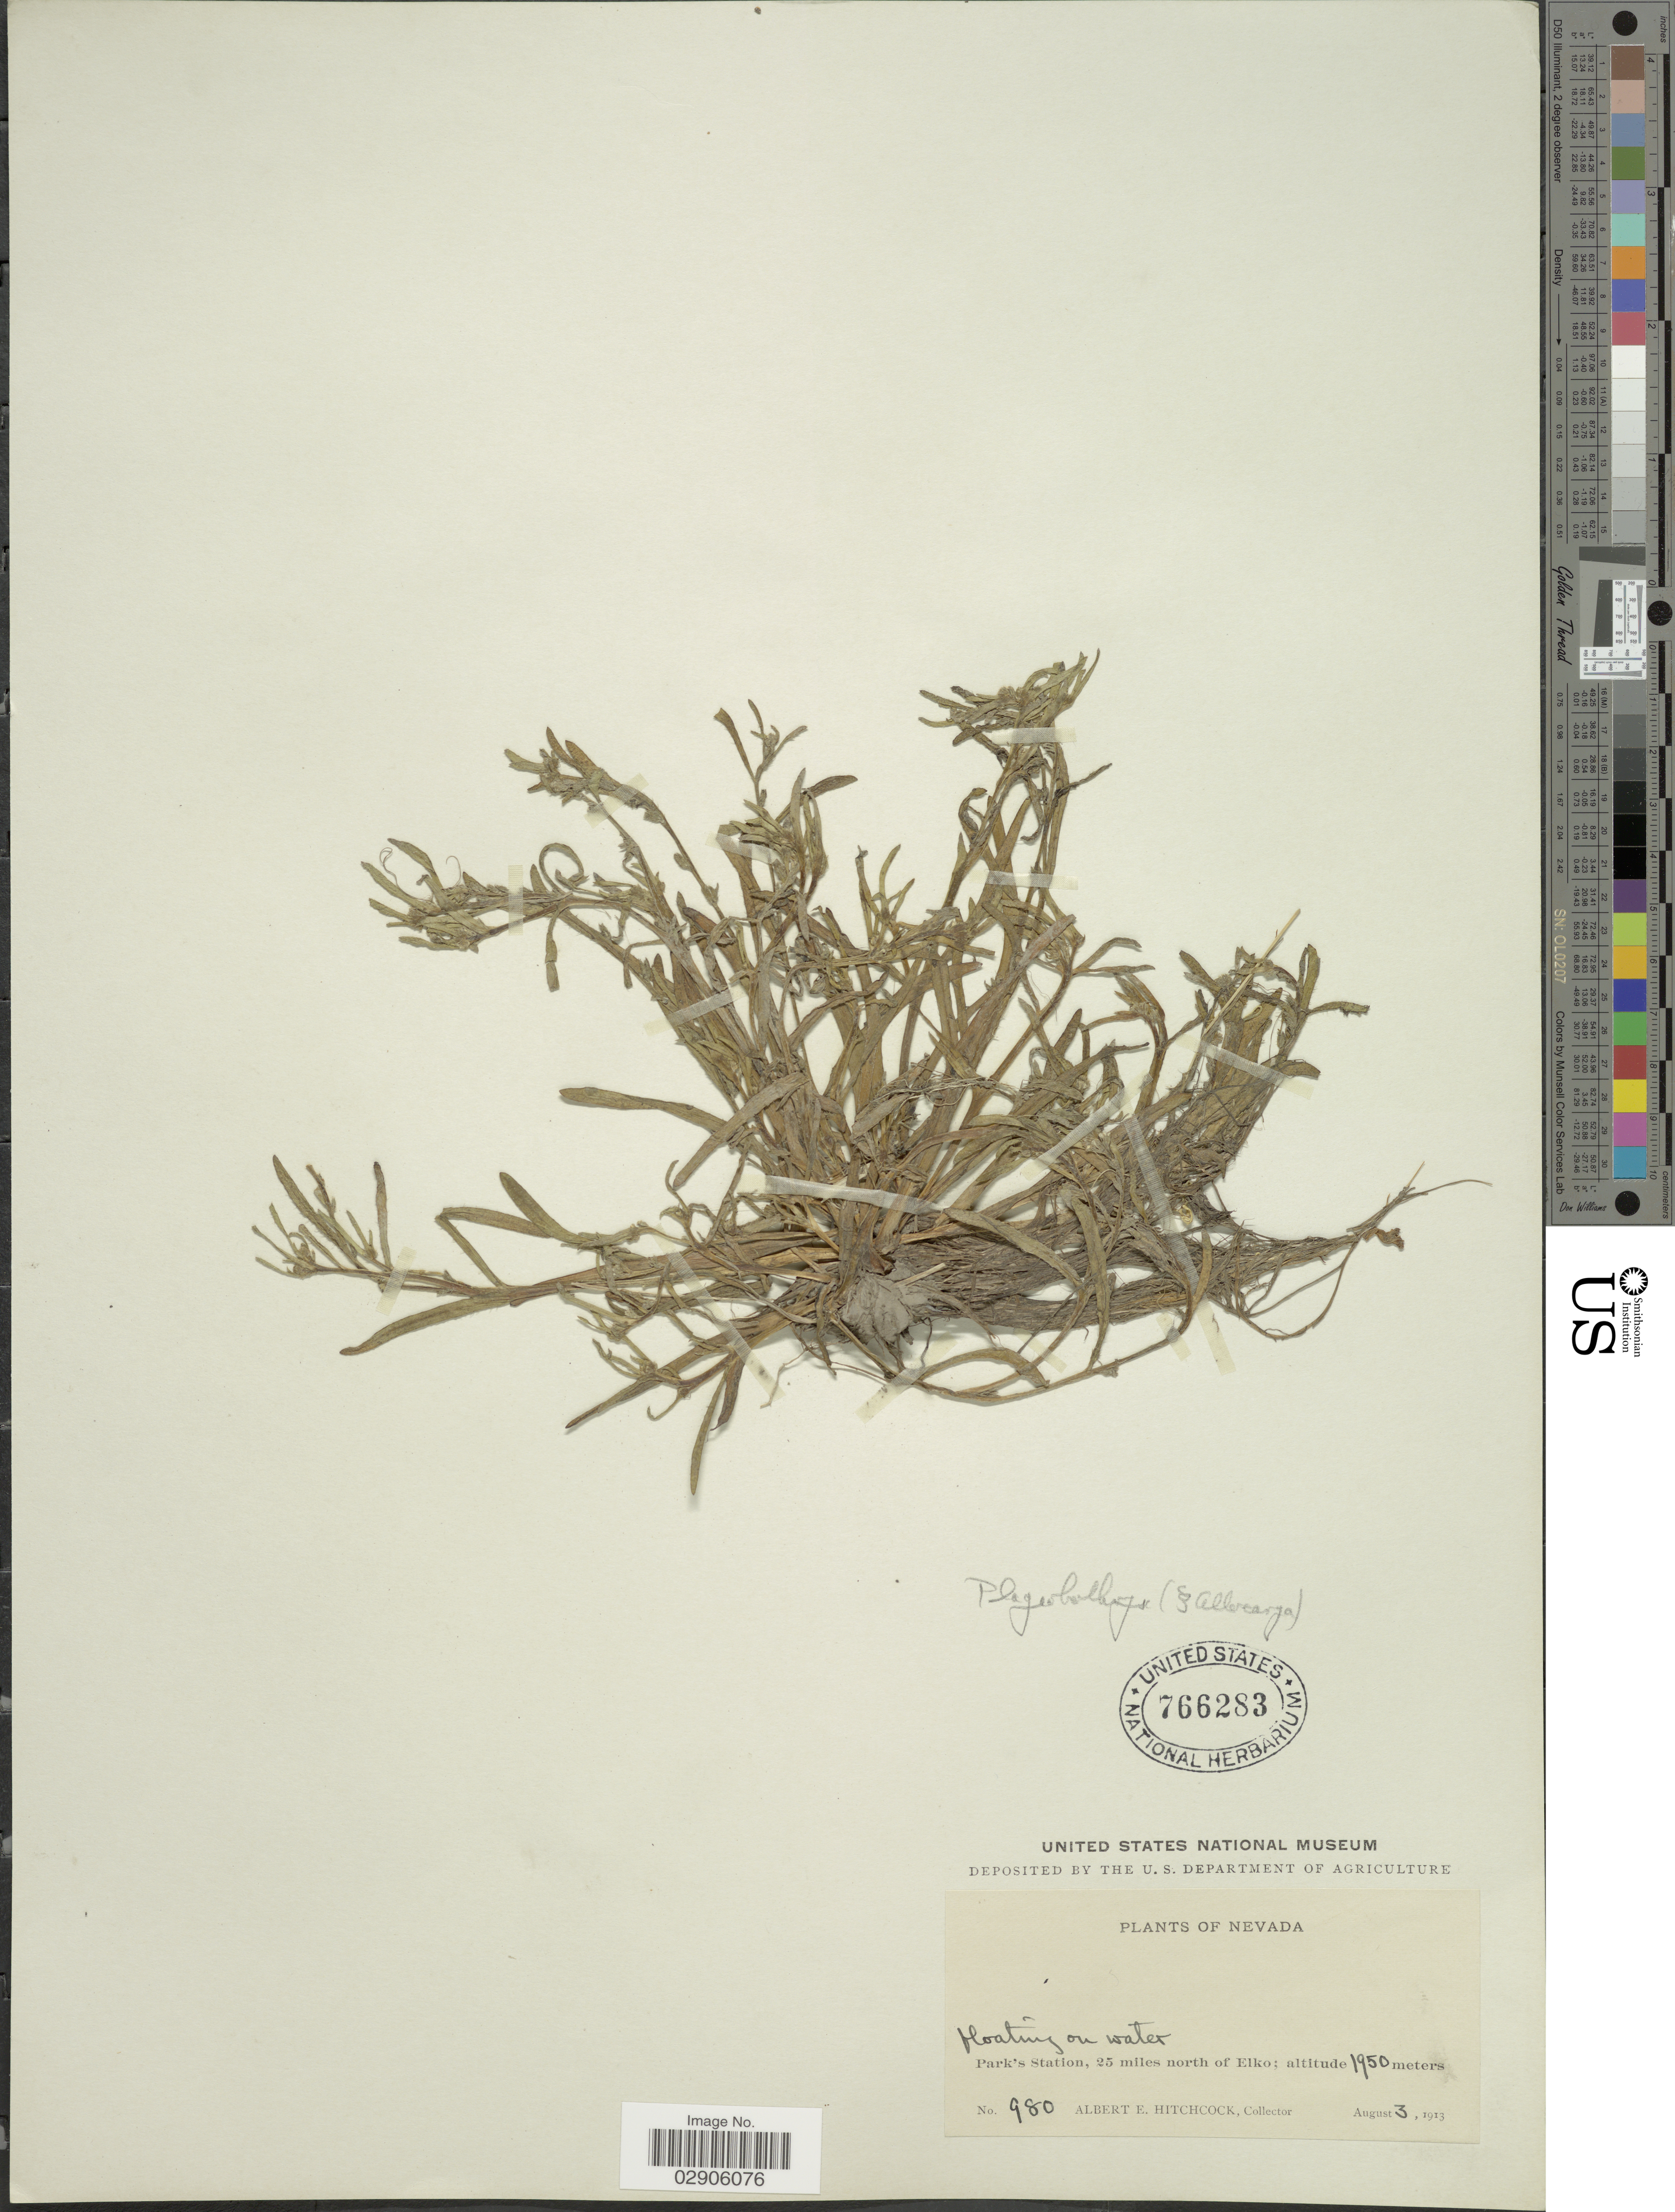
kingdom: Plantae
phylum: Tracheophyta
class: Magnoliopsida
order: Boraginales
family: Boraginaceae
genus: Plagiobothrys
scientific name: Plagiobothrys sp.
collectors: A. Hitchcock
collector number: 980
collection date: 1913-08-03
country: United States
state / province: Nevada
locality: Park's Station, 25 miles north of Elko.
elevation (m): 1950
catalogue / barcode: US 766283